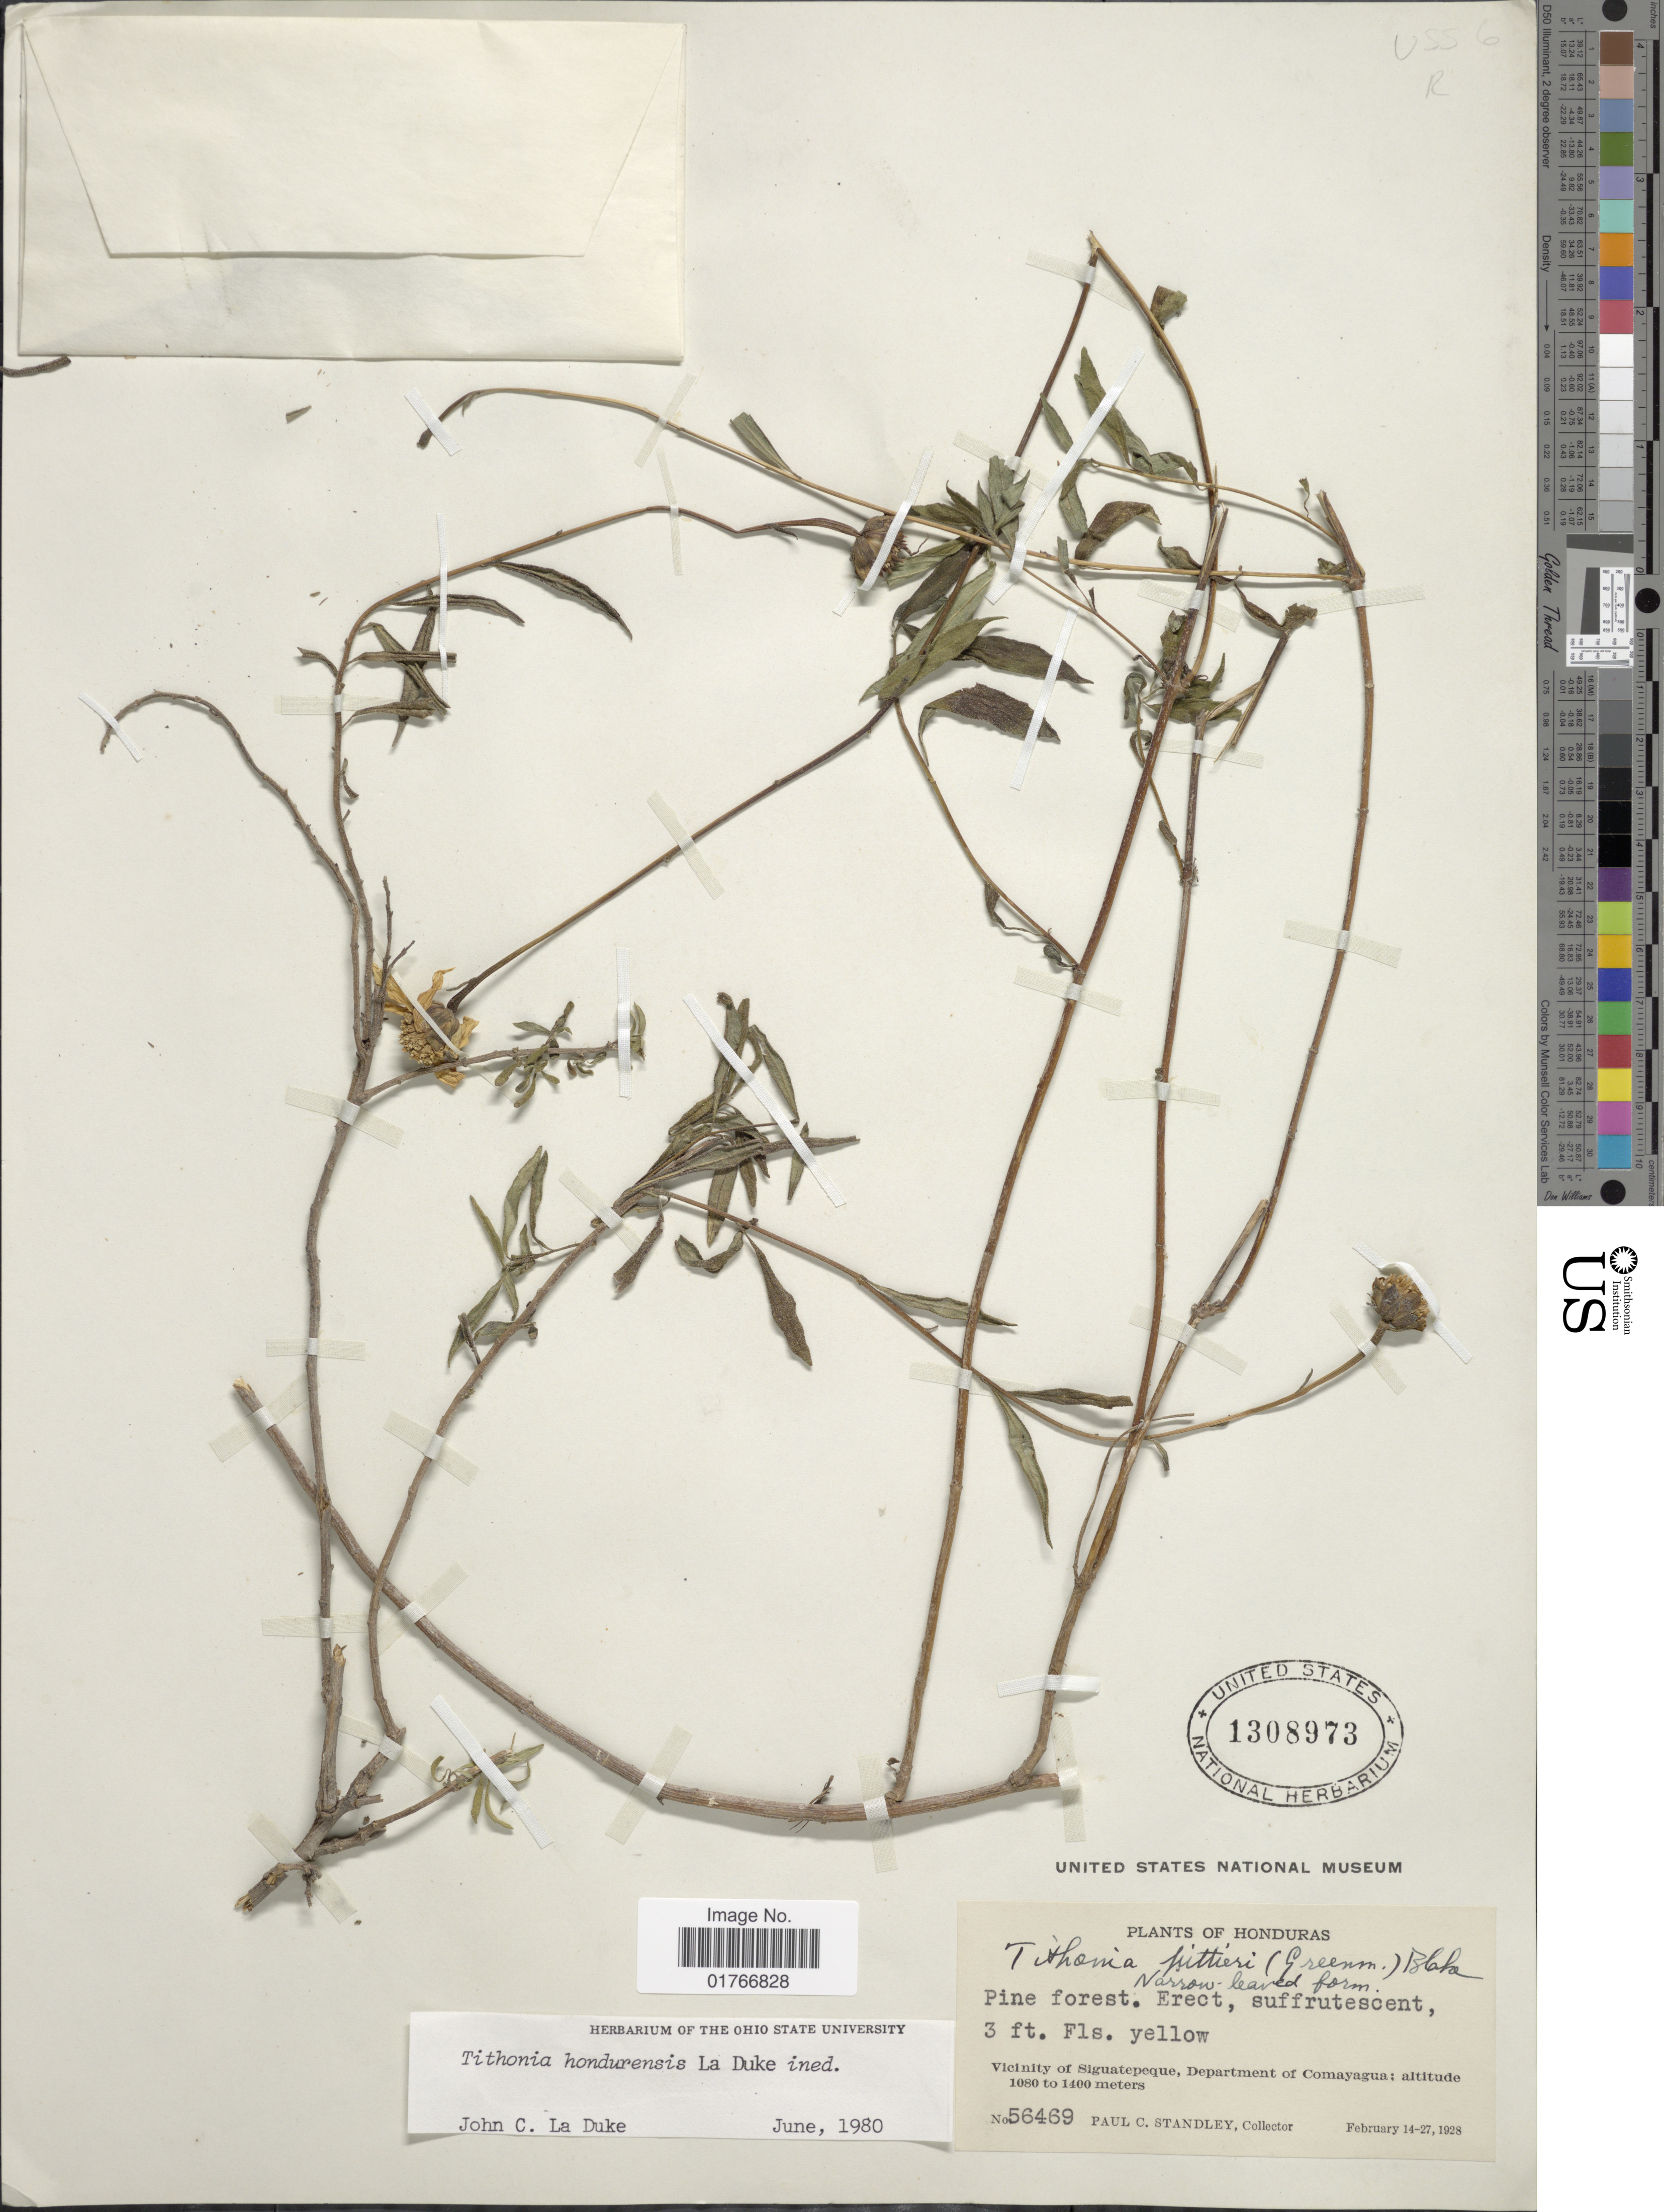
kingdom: Plantae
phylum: Tracheophyta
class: Magnoliopsida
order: Asterales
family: Asteraceae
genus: Tithonia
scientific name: Tithonia hondurensis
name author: La Duke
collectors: P. C. Standley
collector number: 56469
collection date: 1928-02-14/1928-02-27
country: Honduras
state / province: Comayagua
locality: Vicinity of Siguatepeque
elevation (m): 1080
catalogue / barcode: US 1308973